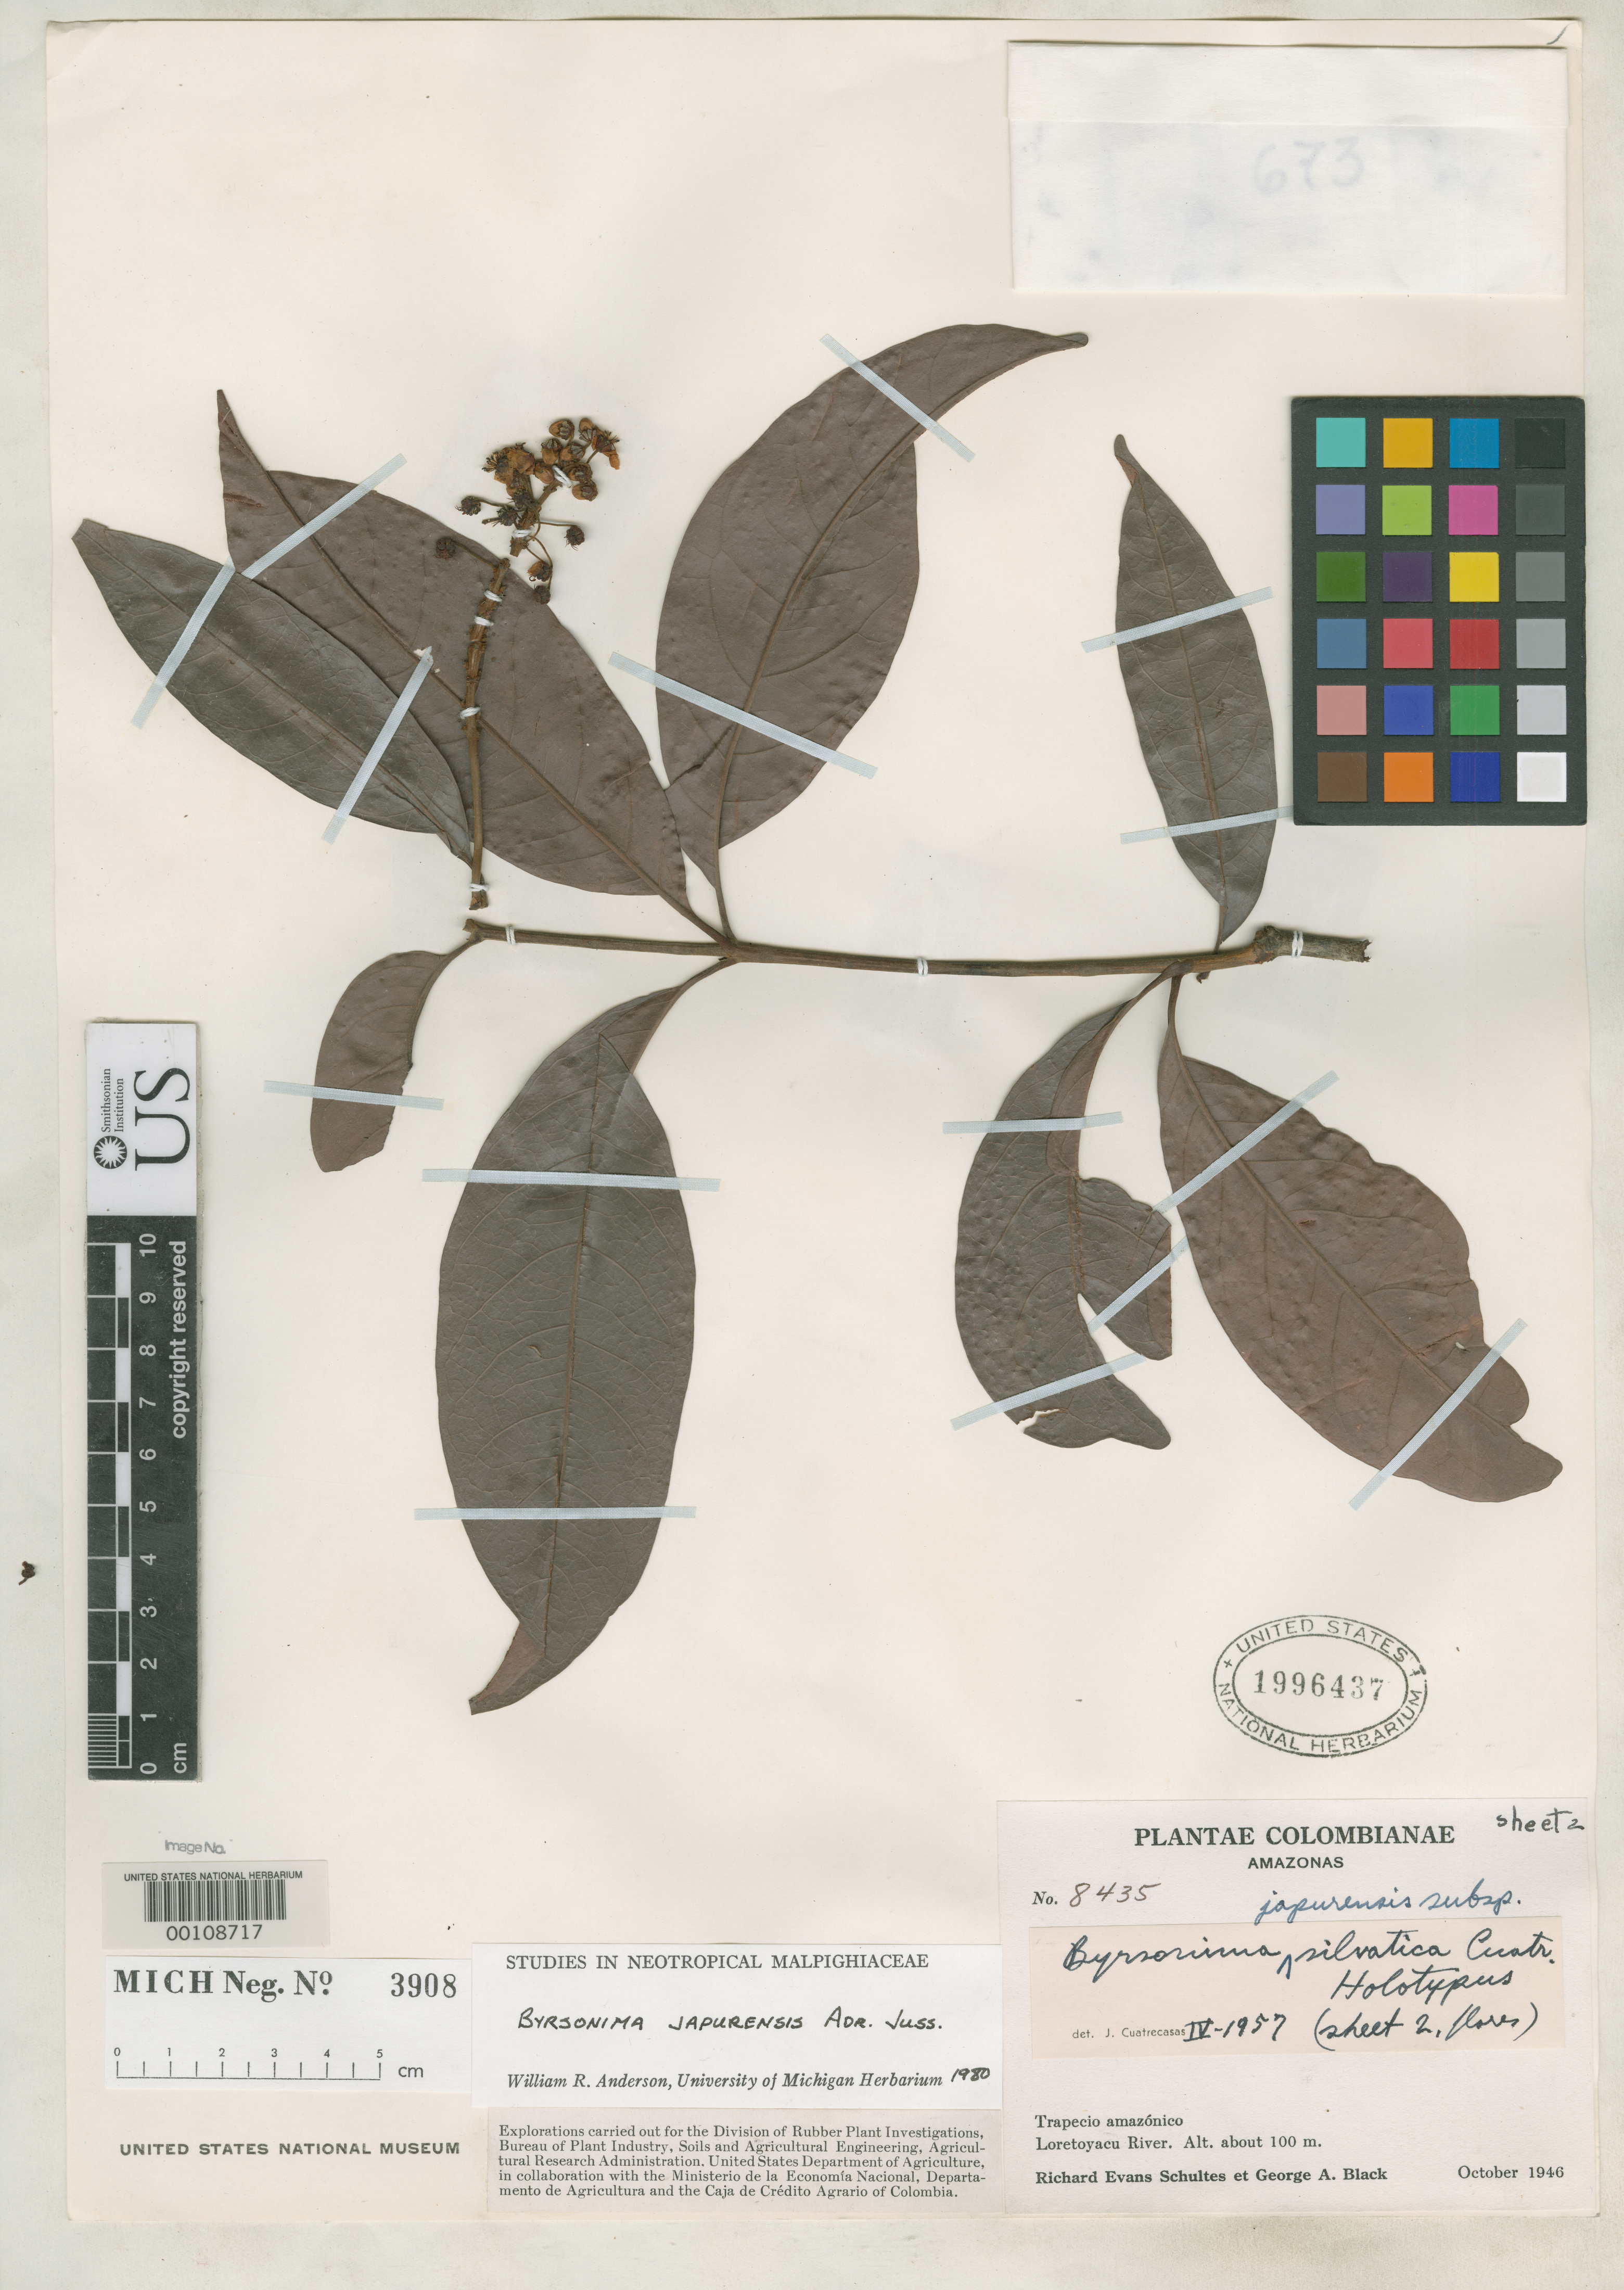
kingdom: Plantae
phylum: Tracheophyta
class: Magnoliopsida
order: Malpighiales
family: Malpighiaceae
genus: Byrsonima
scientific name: Byrsonima japurensis subsp. silvatica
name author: Cuatrec.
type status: Holotype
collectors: R. E. Schultes & G. A. Black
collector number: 8435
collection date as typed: Oct 1946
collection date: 1946-10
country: Colombia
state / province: Amazônas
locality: Loreta-Yacu River.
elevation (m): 100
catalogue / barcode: US 1996437